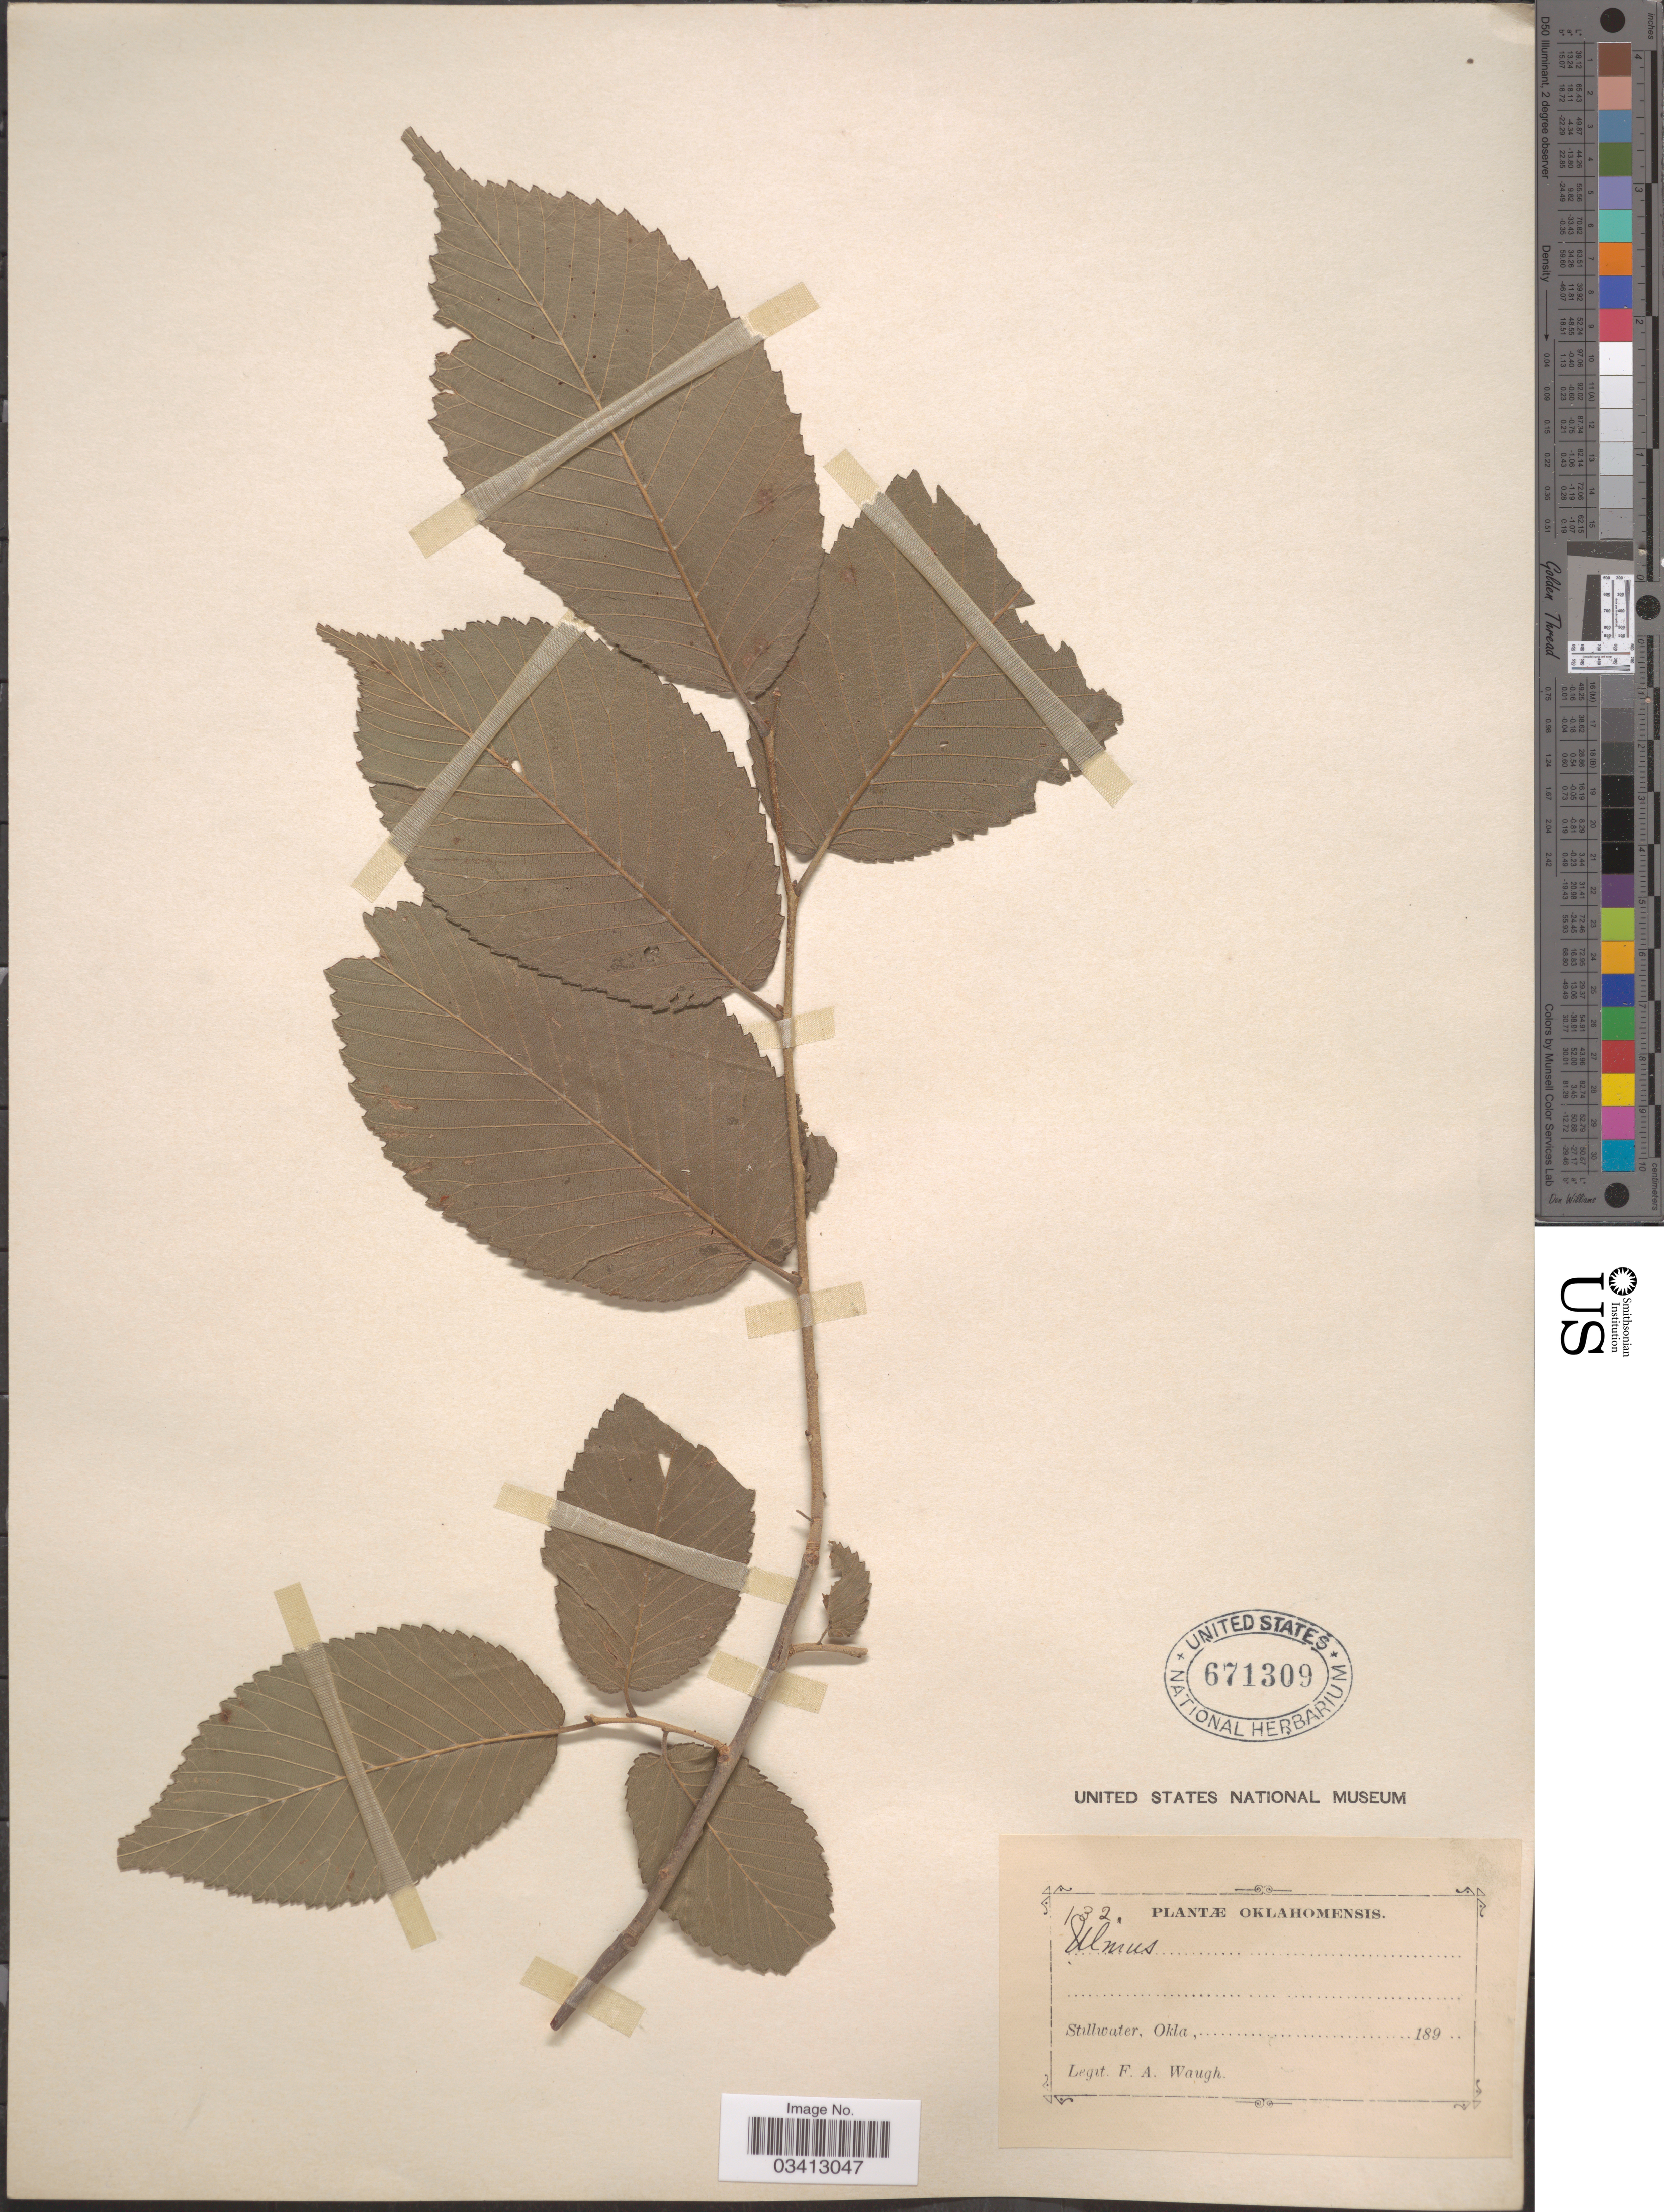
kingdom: Plantae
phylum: Tracheophyta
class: Magnoliopsida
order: Rosales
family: Ulmaceae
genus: Ulmus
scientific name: Ulmus rubra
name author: Muhl.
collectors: F. Waugh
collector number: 132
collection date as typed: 189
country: United States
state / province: Oklahoma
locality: Stillwater.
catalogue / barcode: US 671309